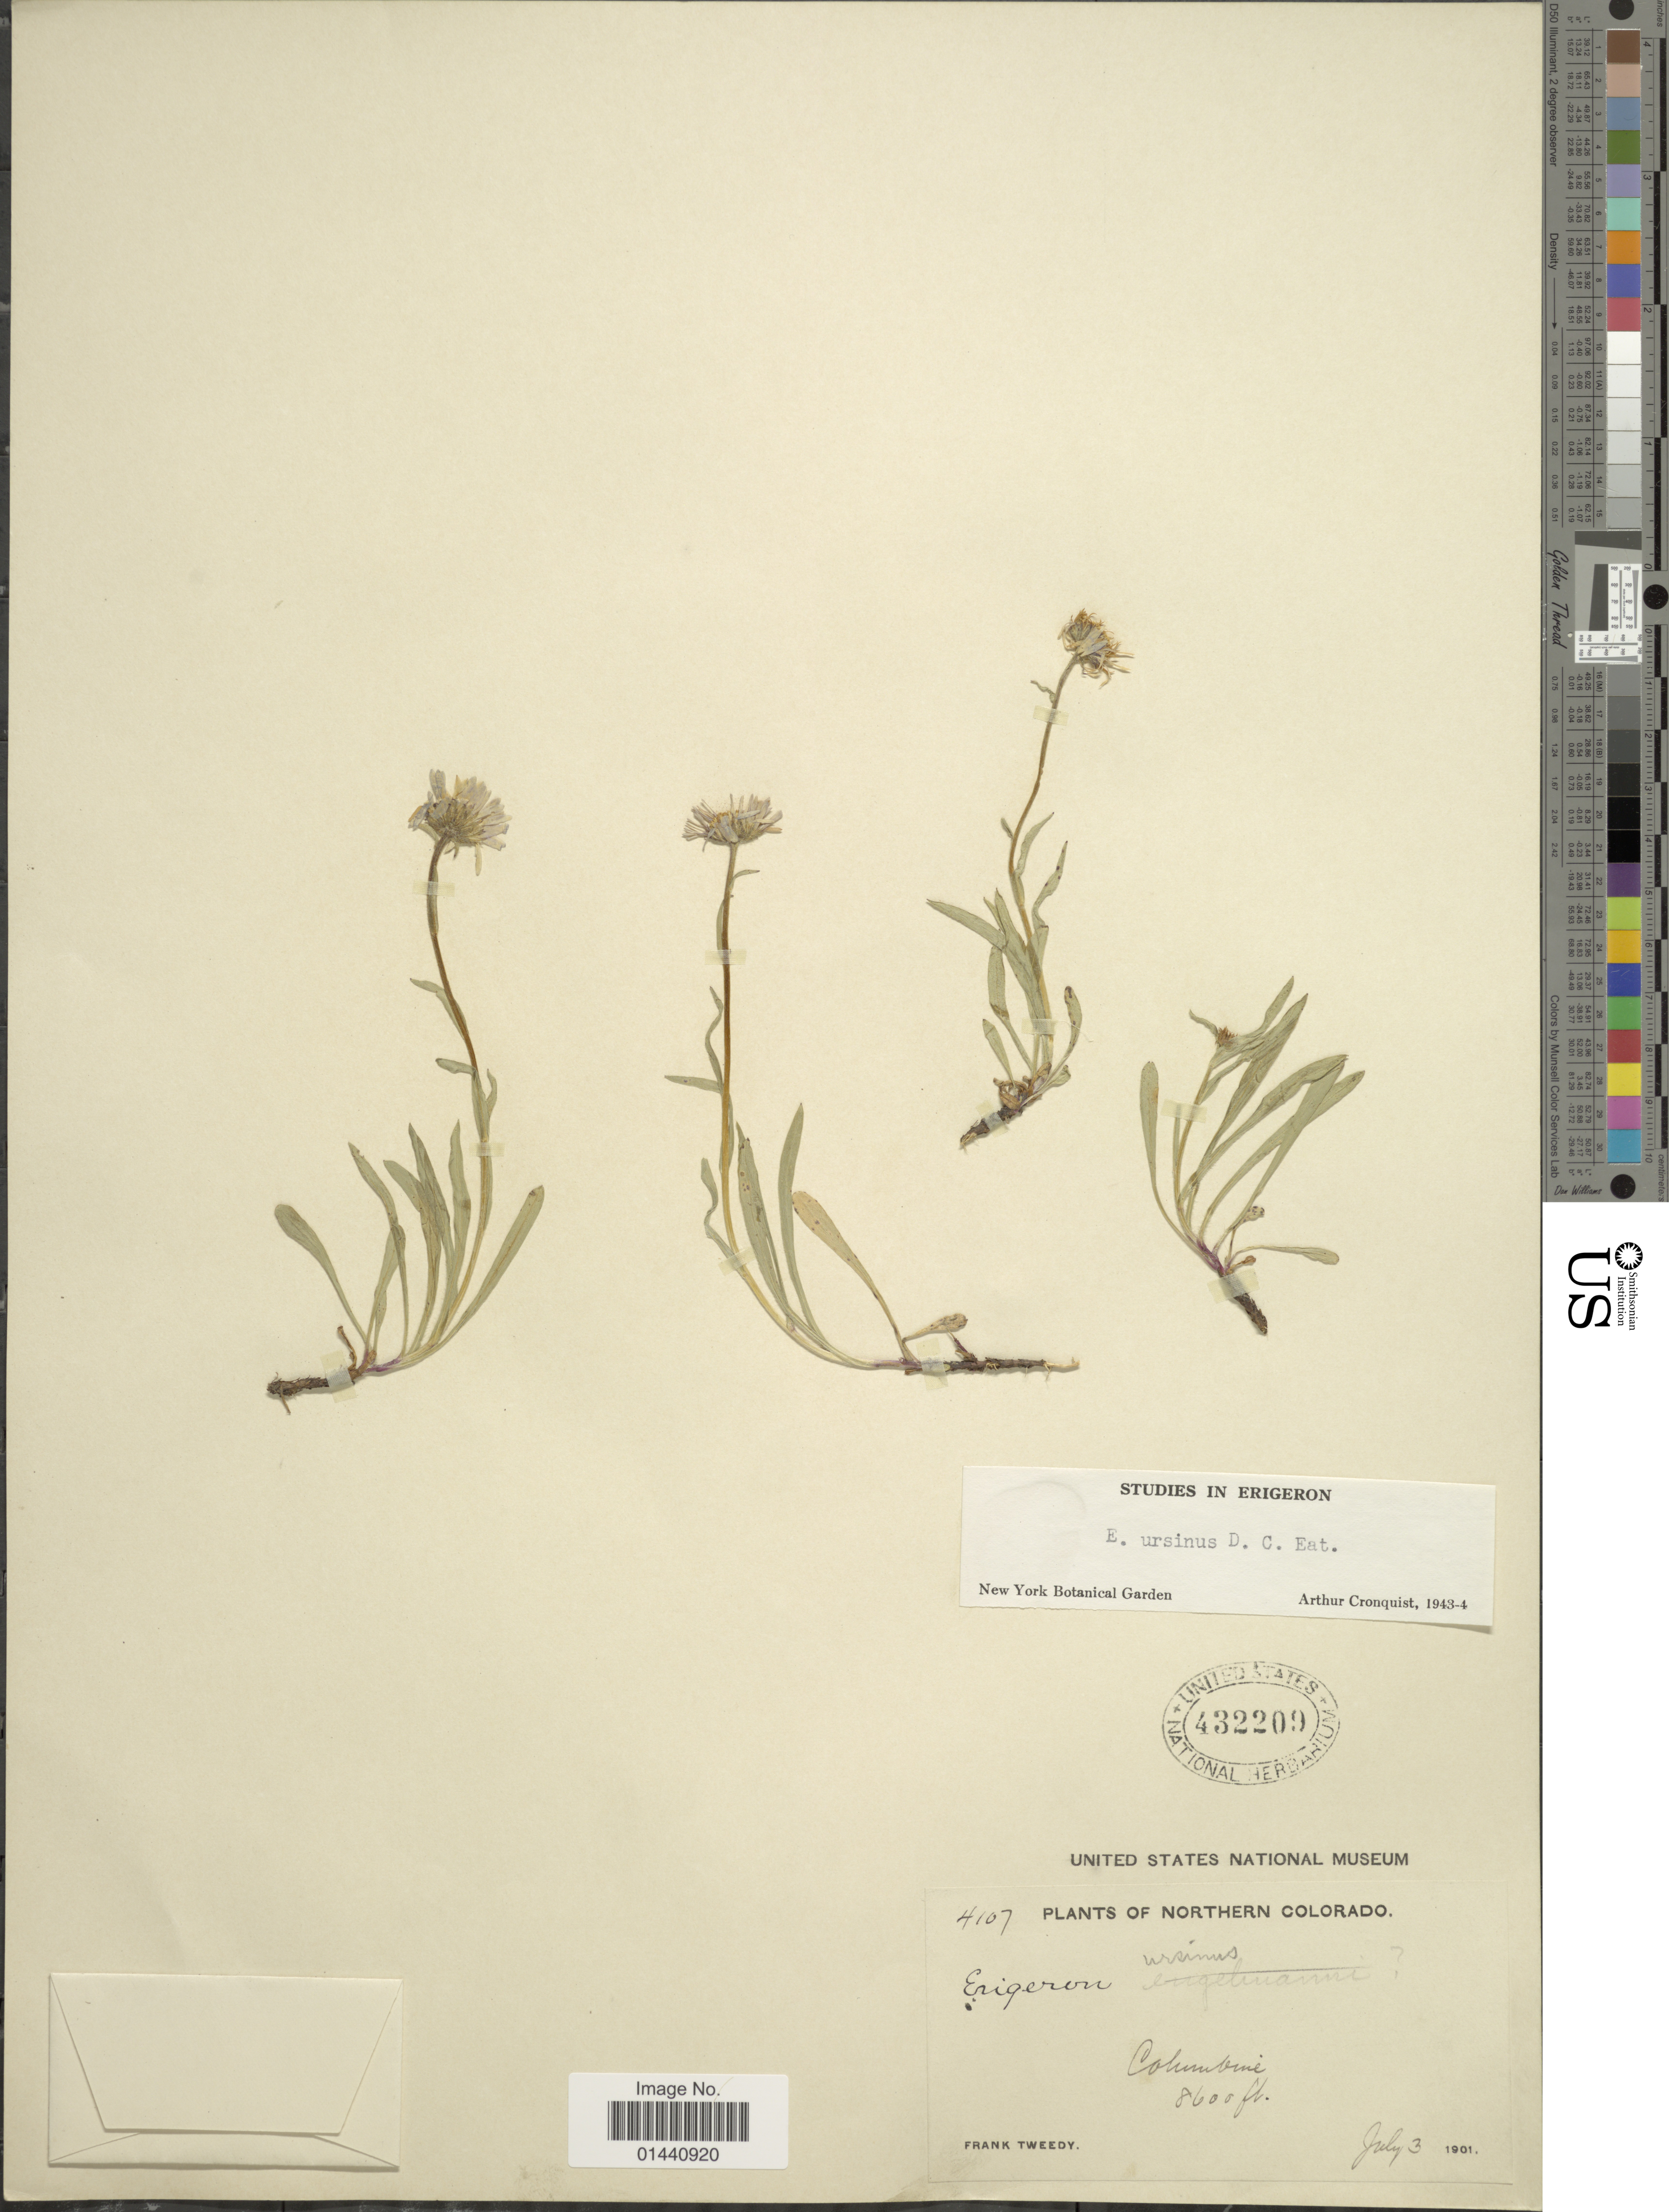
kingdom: Plantae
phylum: Tracheophyta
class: Magnoliopsida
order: Asterales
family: Asteraceae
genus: Erigeron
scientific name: Erigeron ursinus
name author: D.C. Eaton in C. King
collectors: F. Tweedy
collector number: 4107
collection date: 1901-07-03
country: United States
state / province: Colorado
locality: Northern Colorado. Columbine.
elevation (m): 2621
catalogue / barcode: US 432209